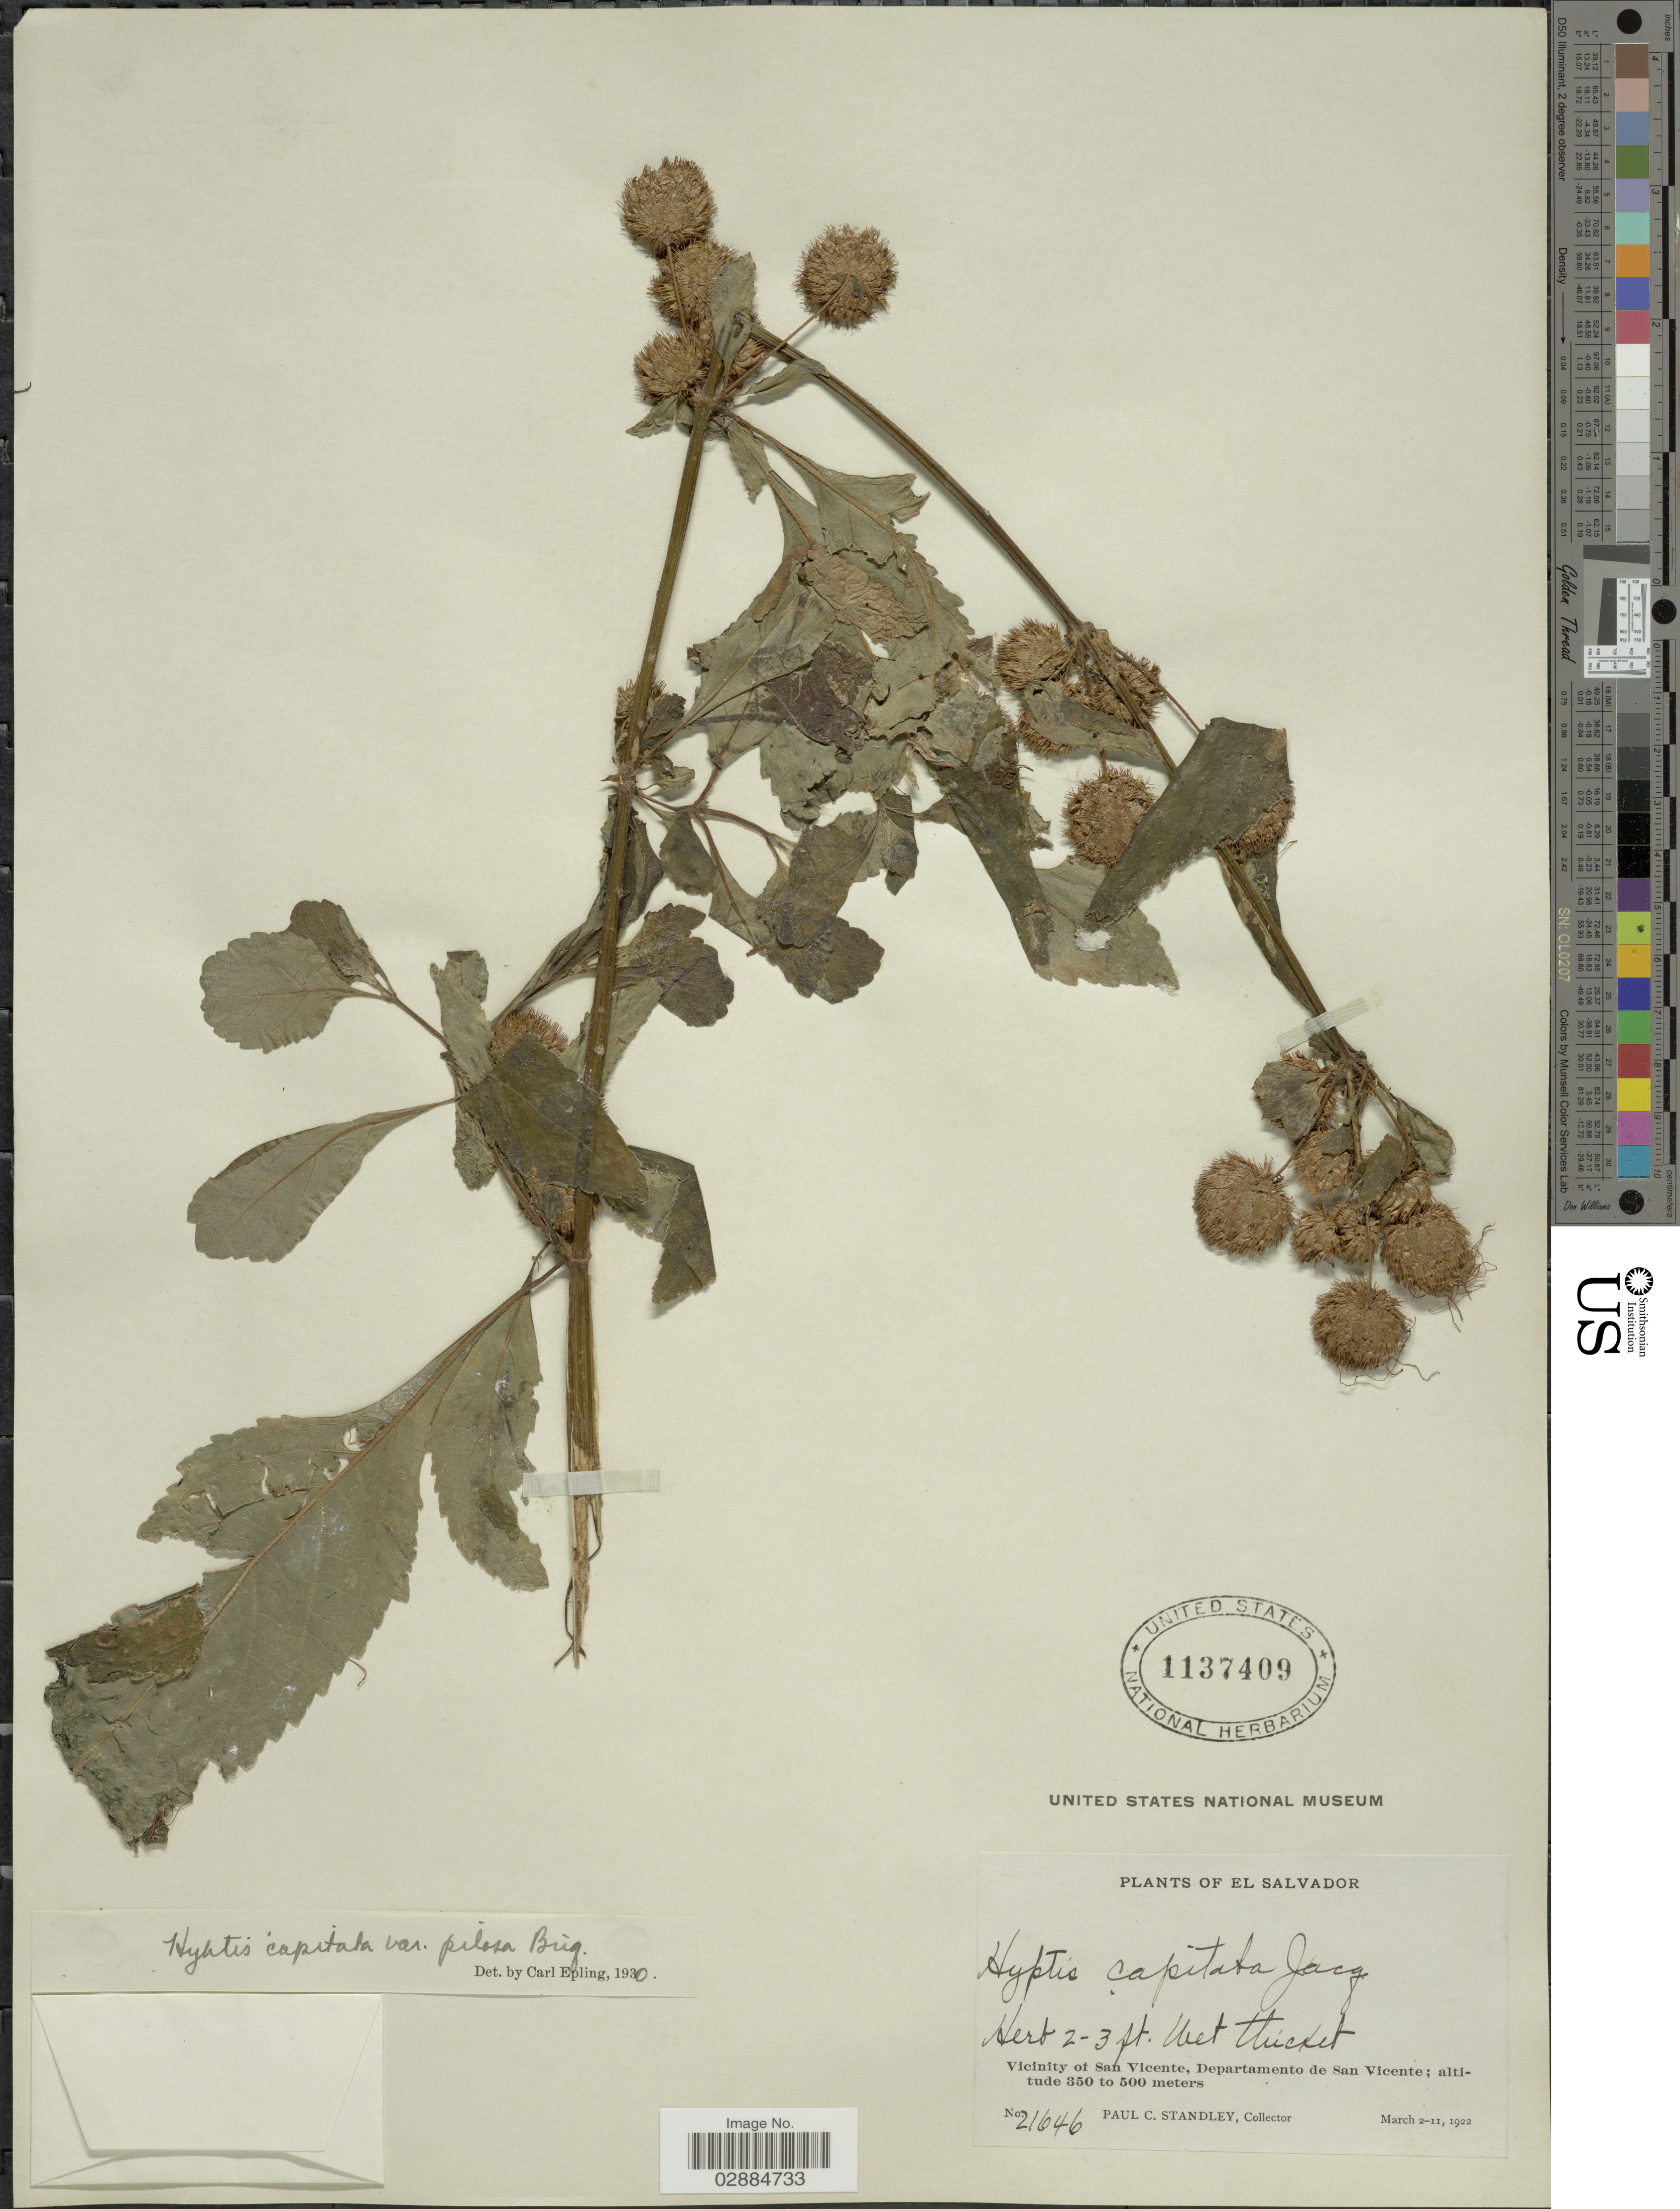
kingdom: Plantae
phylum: Tracheophyta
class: Magnoliopsida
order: Lamiales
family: Lamiaceae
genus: Hyptis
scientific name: Hyptis capitata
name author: Jacq.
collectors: P. C. Standley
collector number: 21646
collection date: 1922-03-02/1922-03-11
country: El Salvador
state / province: San Vincente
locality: Vicinity of San Vicente, Departamento de San Vicente.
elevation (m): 350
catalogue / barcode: US 1137409